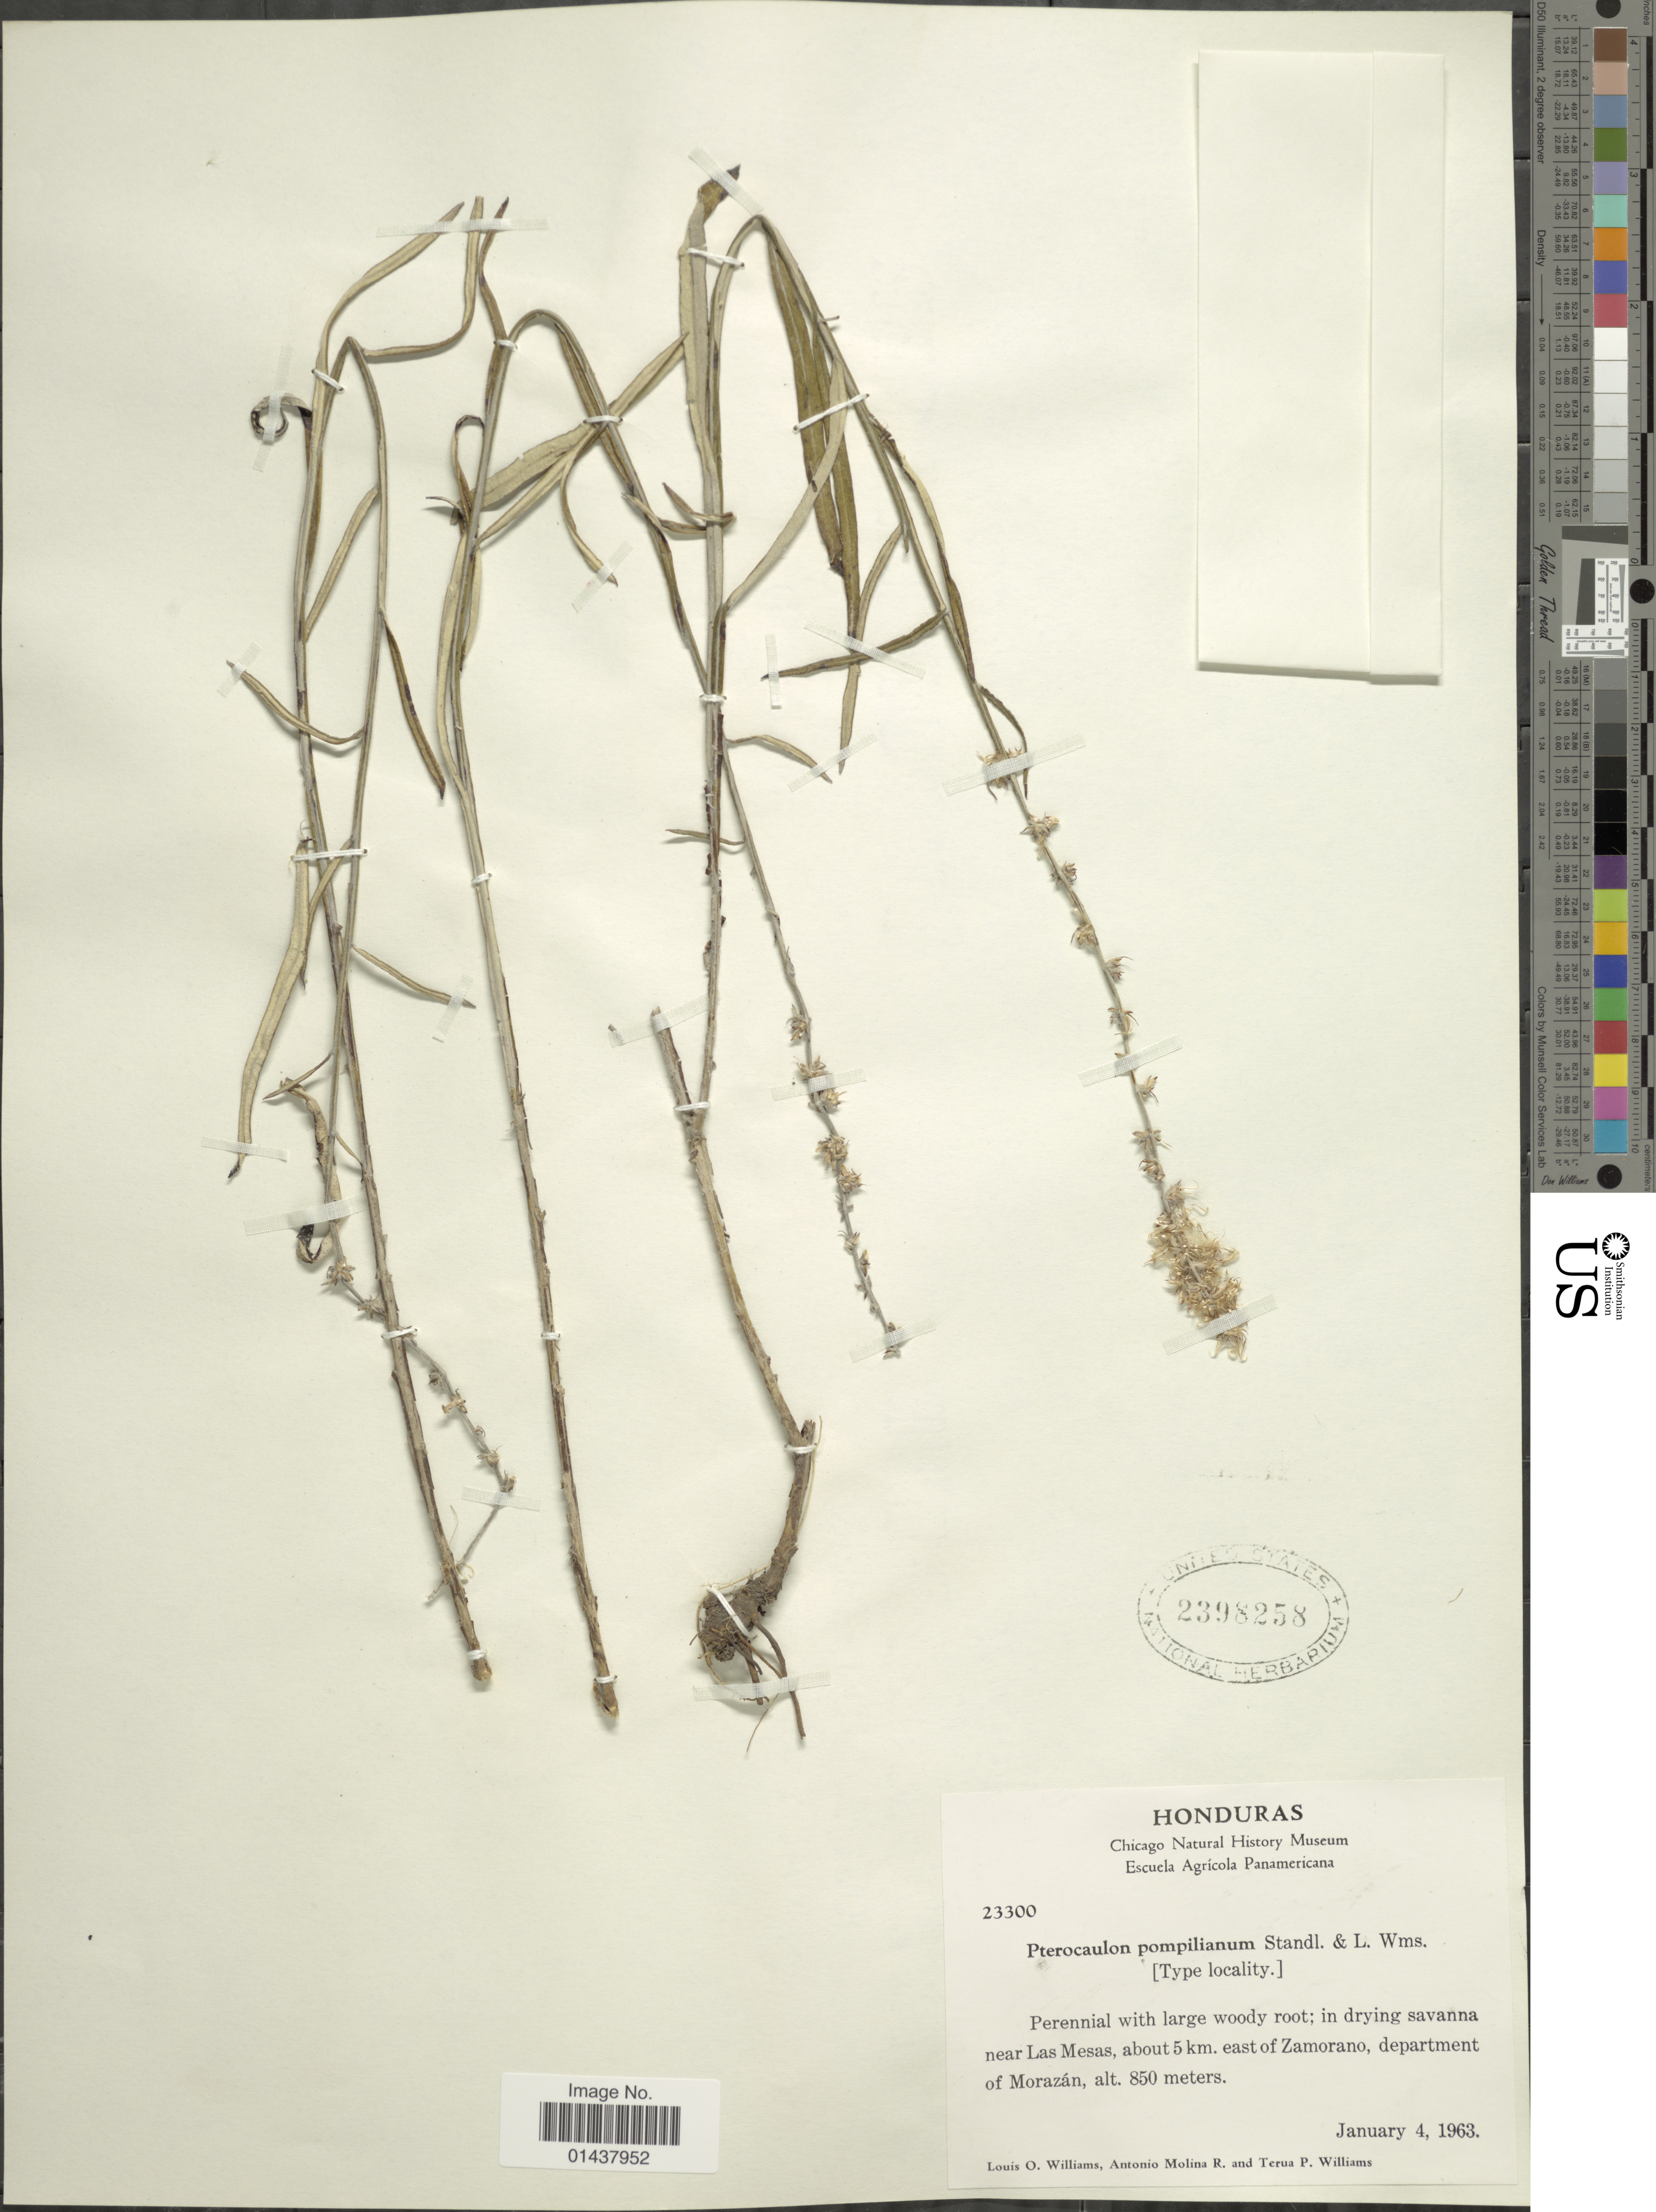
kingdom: Plantae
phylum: Tracheophyta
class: Magnoliopsida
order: Asterales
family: Asteraceae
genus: Pterocaulon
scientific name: Pterocaulon pompilianum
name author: Standl. & L.O. Williams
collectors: L. O. Williams, A. Molina R. & T. P. Williams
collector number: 23300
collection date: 1963-01-04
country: Honduras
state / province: Fco. Morazán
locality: In drying savanna near Las Mesas, about 5 km. east of Zamorano, department of Morazon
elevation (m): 850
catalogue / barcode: US 2398258